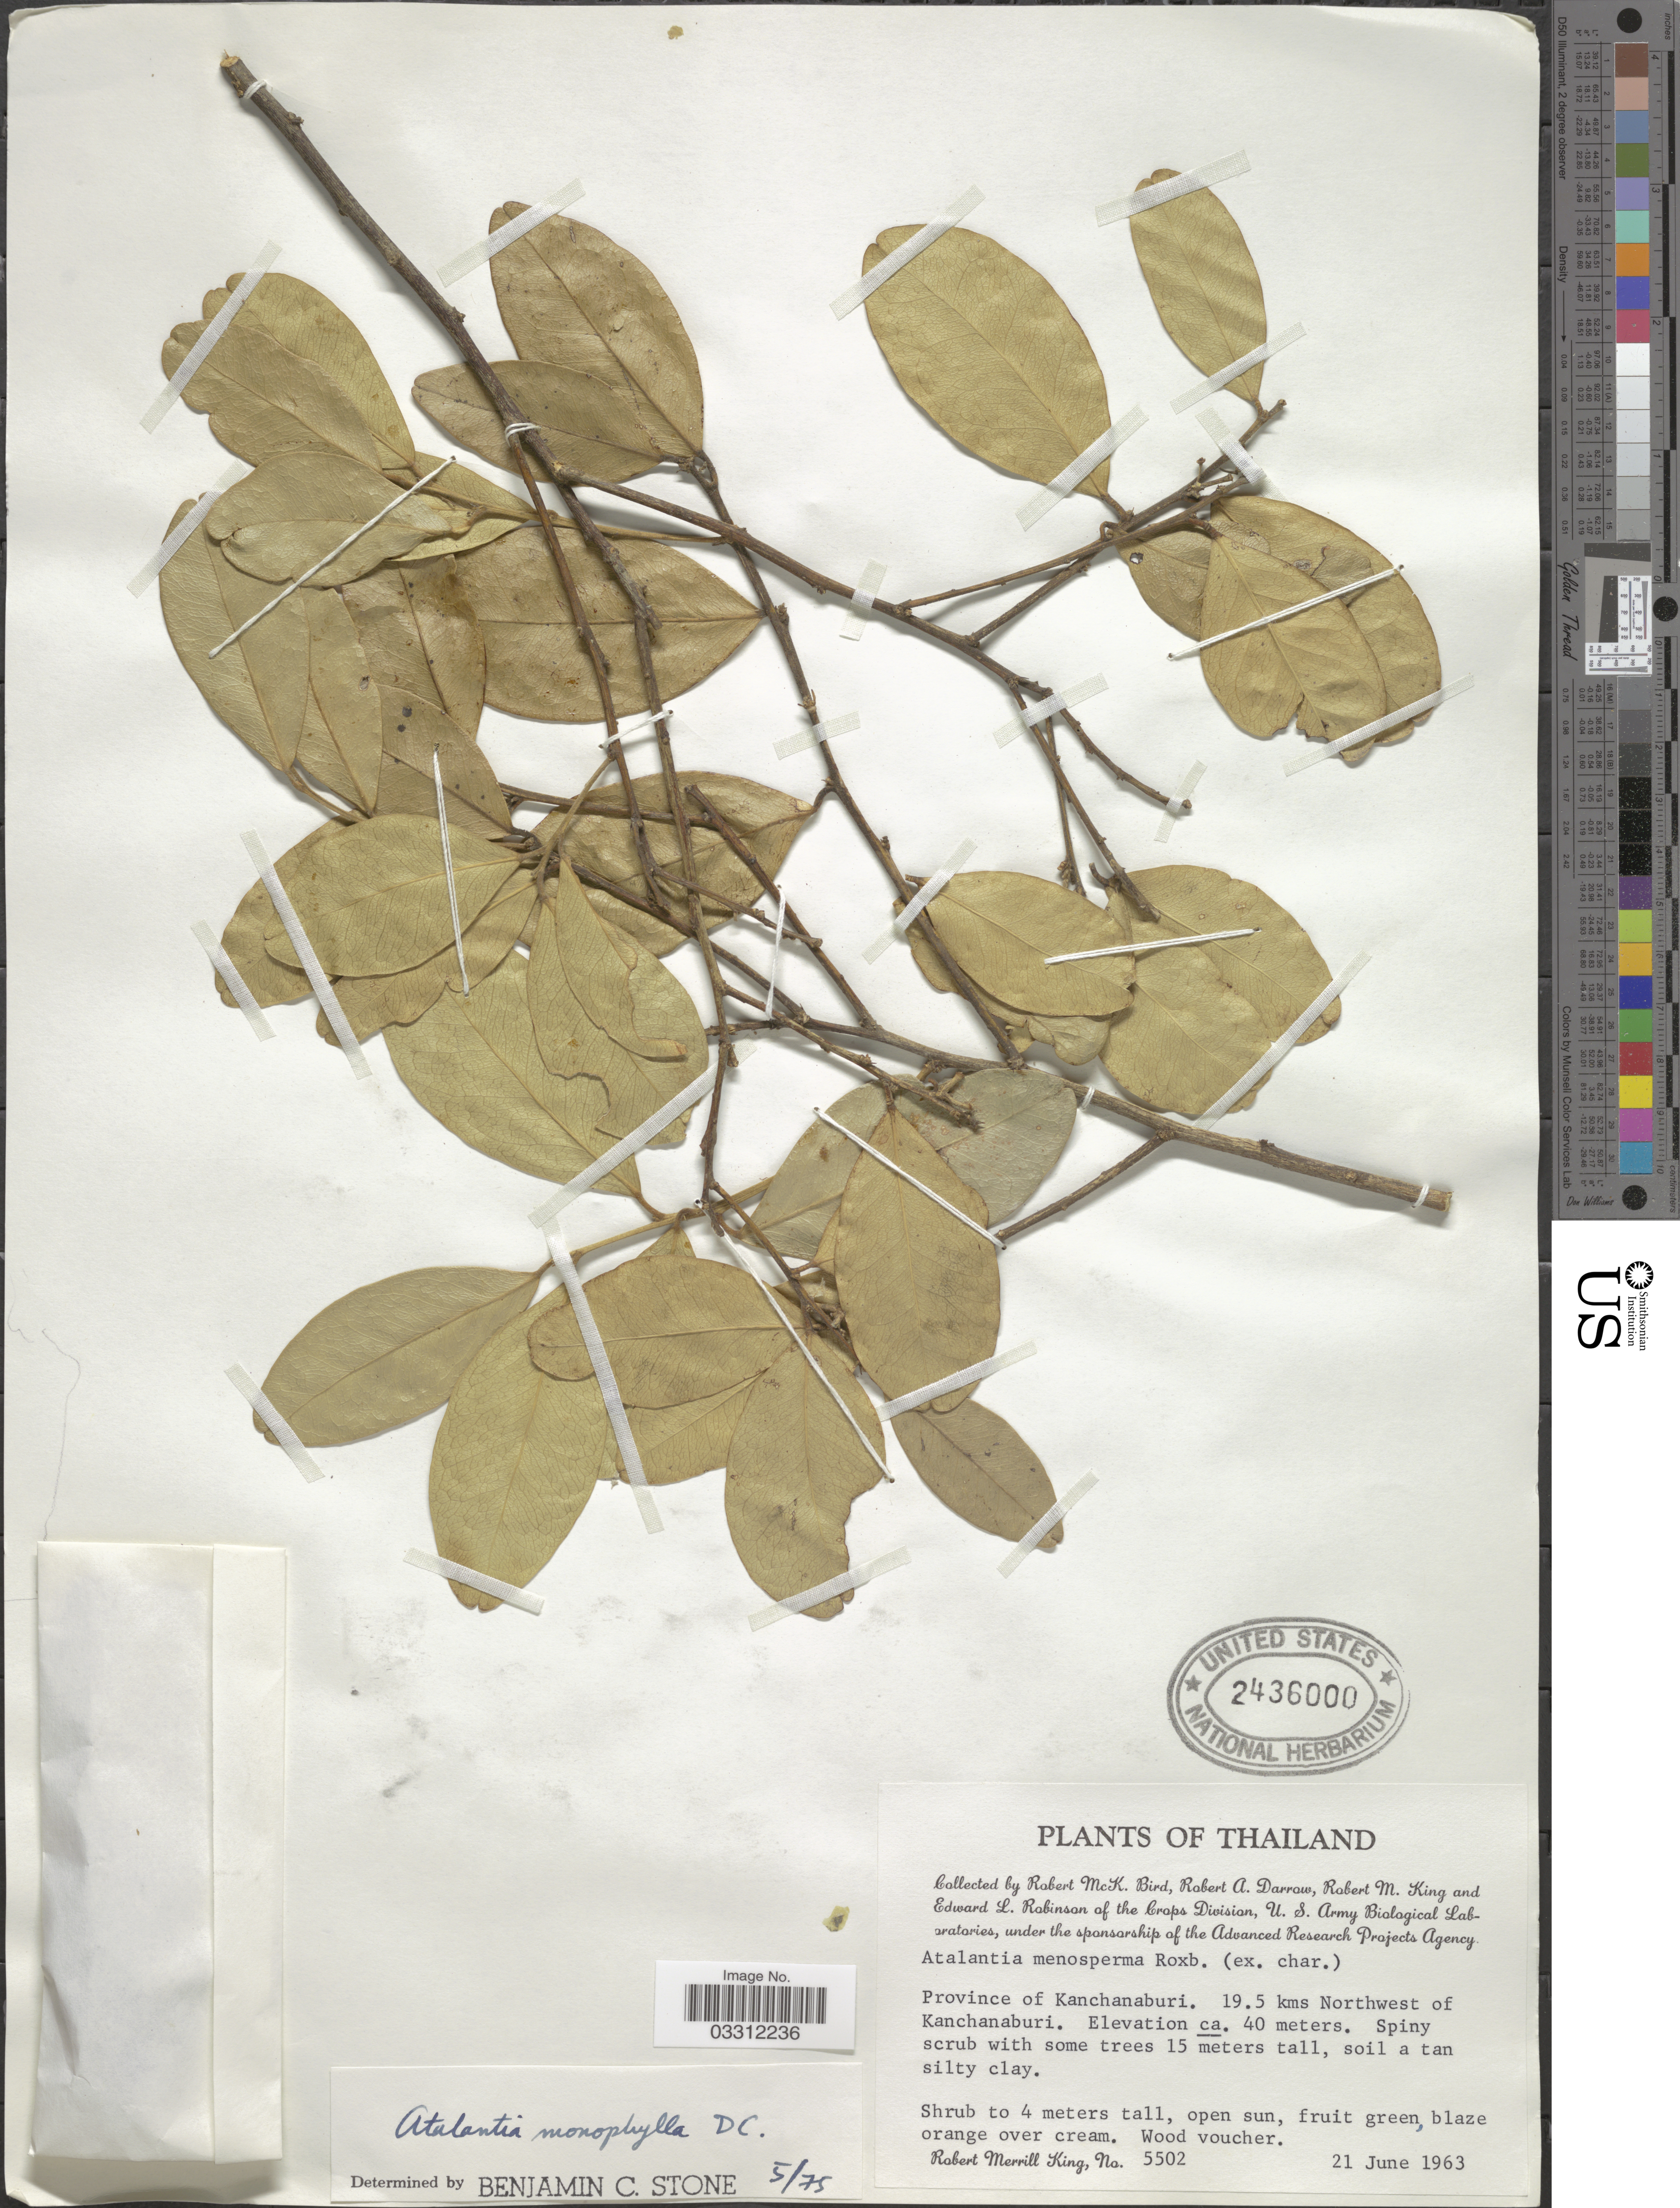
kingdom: Plantae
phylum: Tracheophyta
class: Magnoliopsida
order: Sapindales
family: Rutaceae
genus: Atalantia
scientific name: Atalantia monophylla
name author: (L.) DC.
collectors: R. M. King, R. M. Bird & R. A. Darrow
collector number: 5502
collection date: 1963-06-21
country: Thailand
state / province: Kanchanaburi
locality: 19.5 kms Northwest of Kanchanaburi.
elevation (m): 40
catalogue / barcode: US 2436000